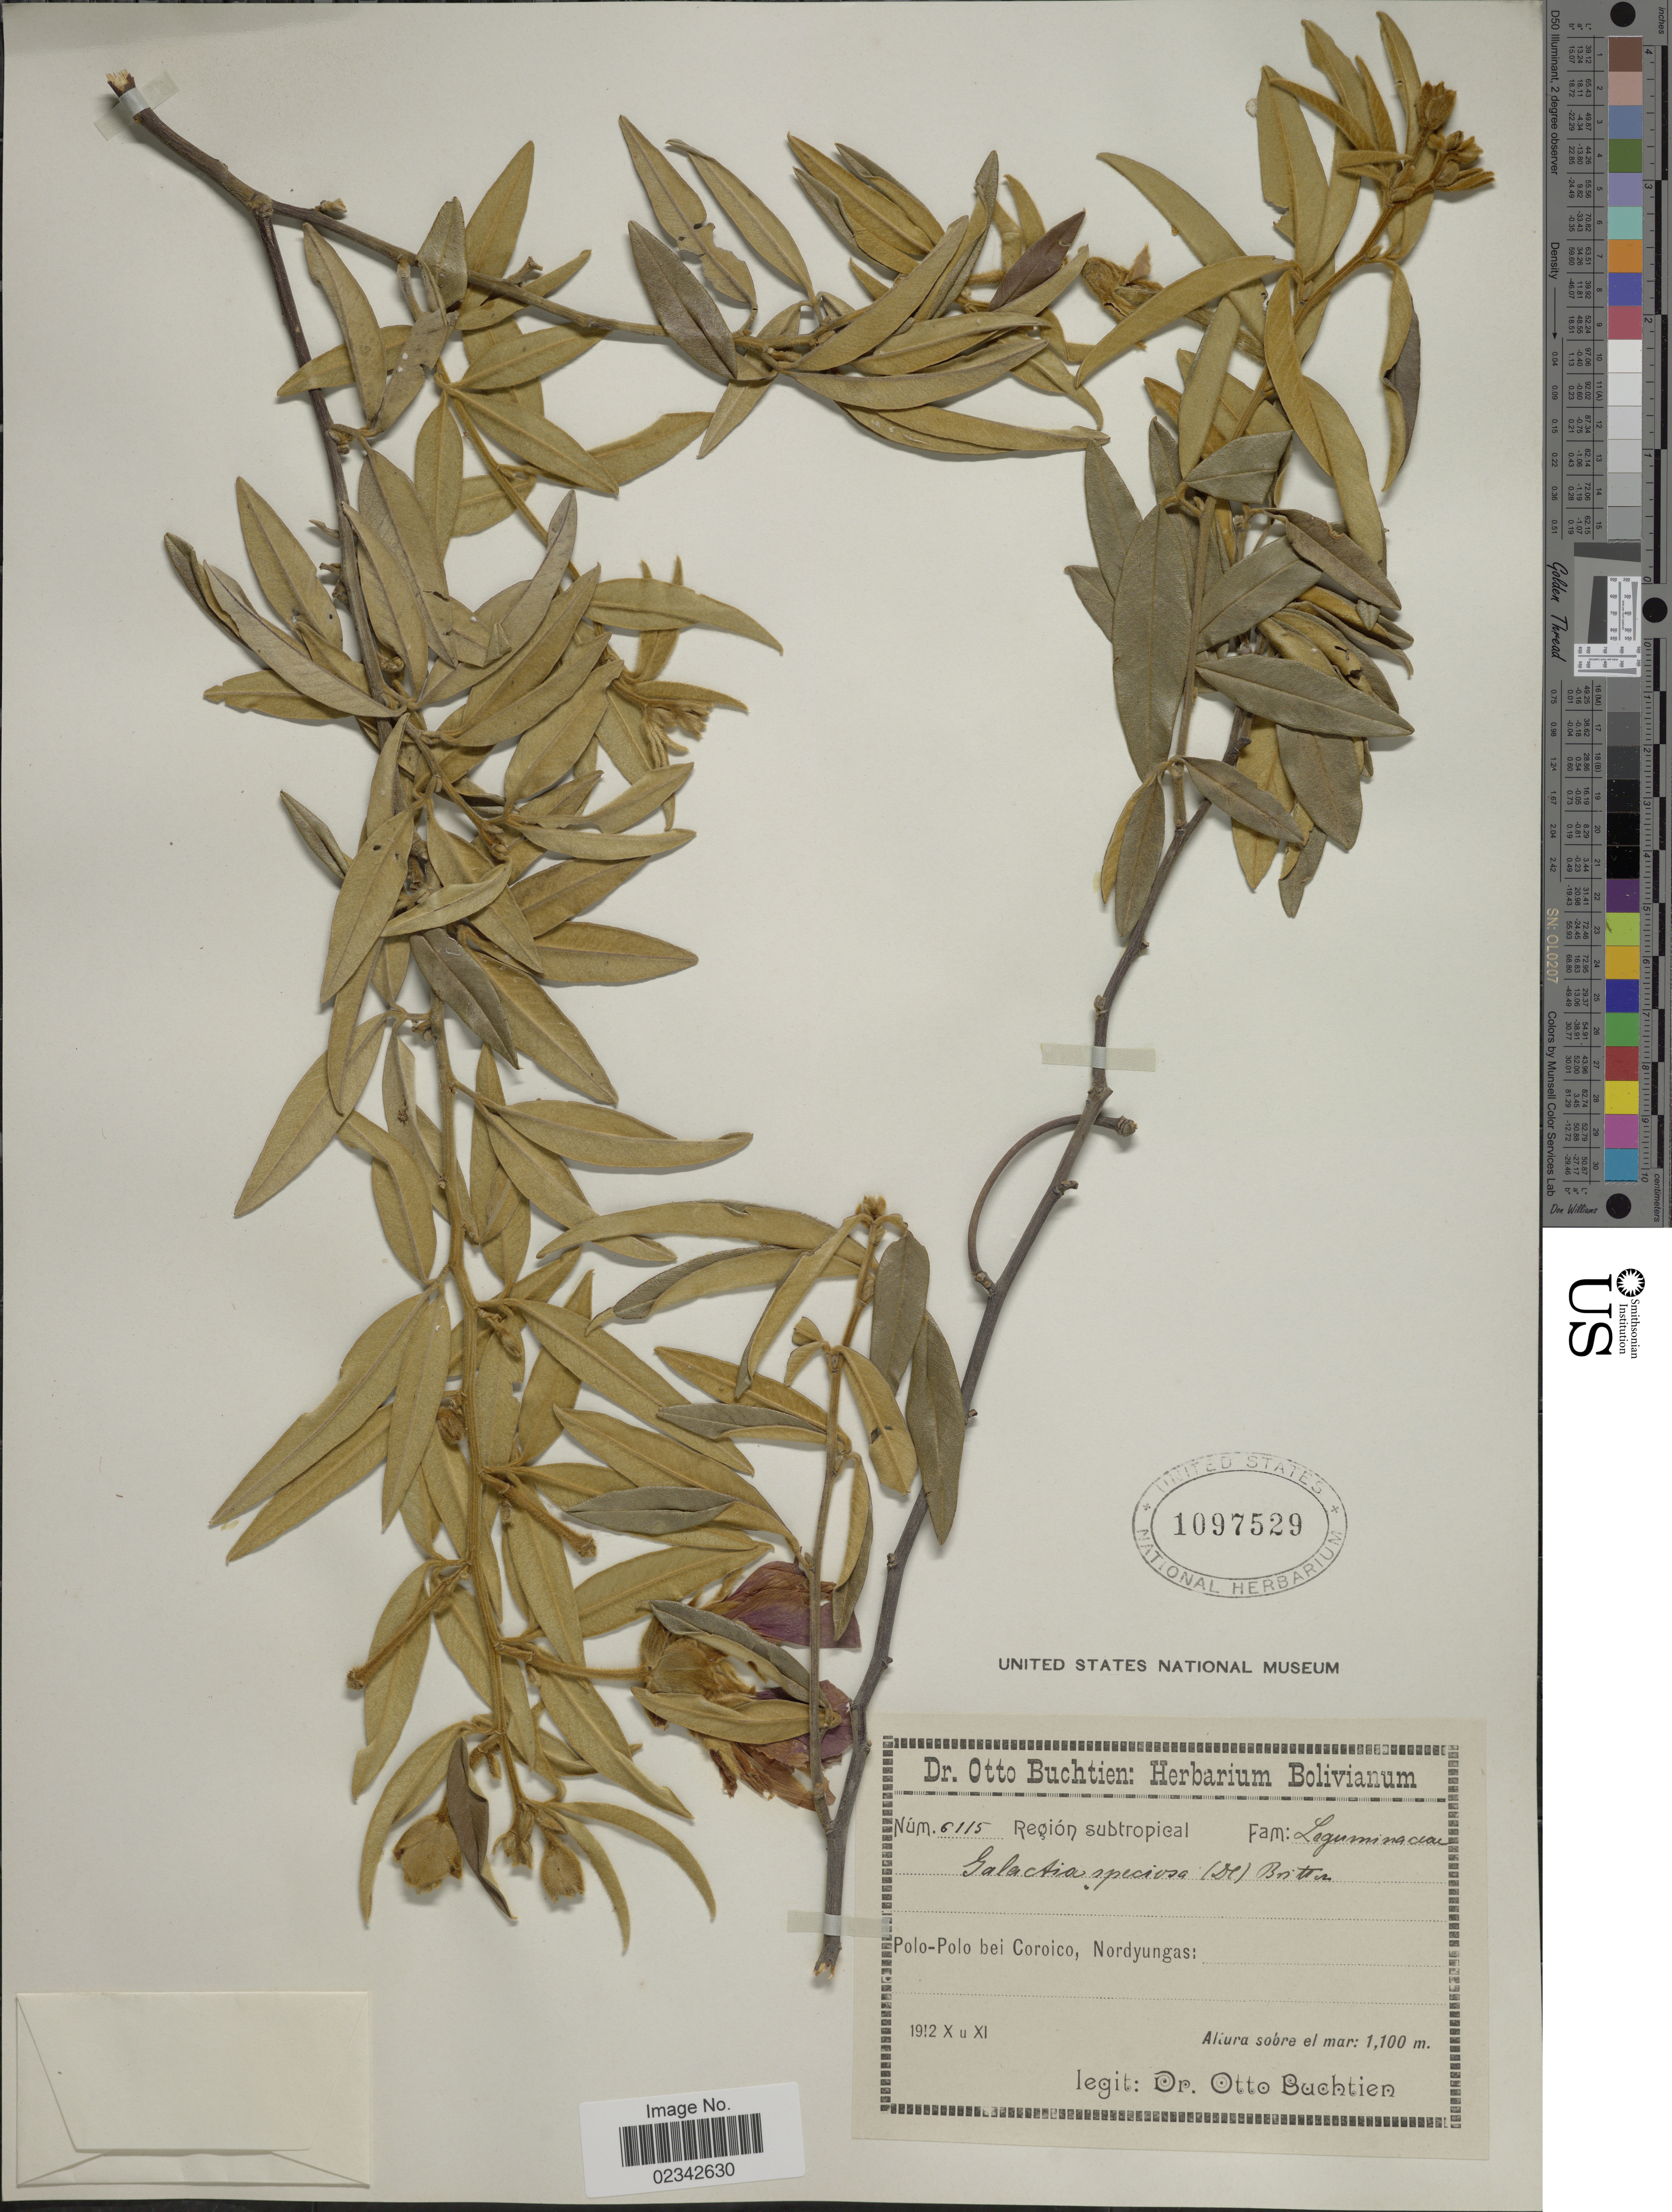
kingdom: Plantae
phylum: Tracheophyta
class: Magnoliopsida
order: Fabales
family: Fabaceae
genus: Collaea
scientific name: Collaea speciosa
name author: (Loisel.) DC.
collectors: O. Buchtien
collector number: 6115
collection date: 1912-10/1912-11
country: Bolivia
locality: Polo-polo bei Coroico, Nordyungas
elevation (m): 1100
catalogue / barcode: US 1097529